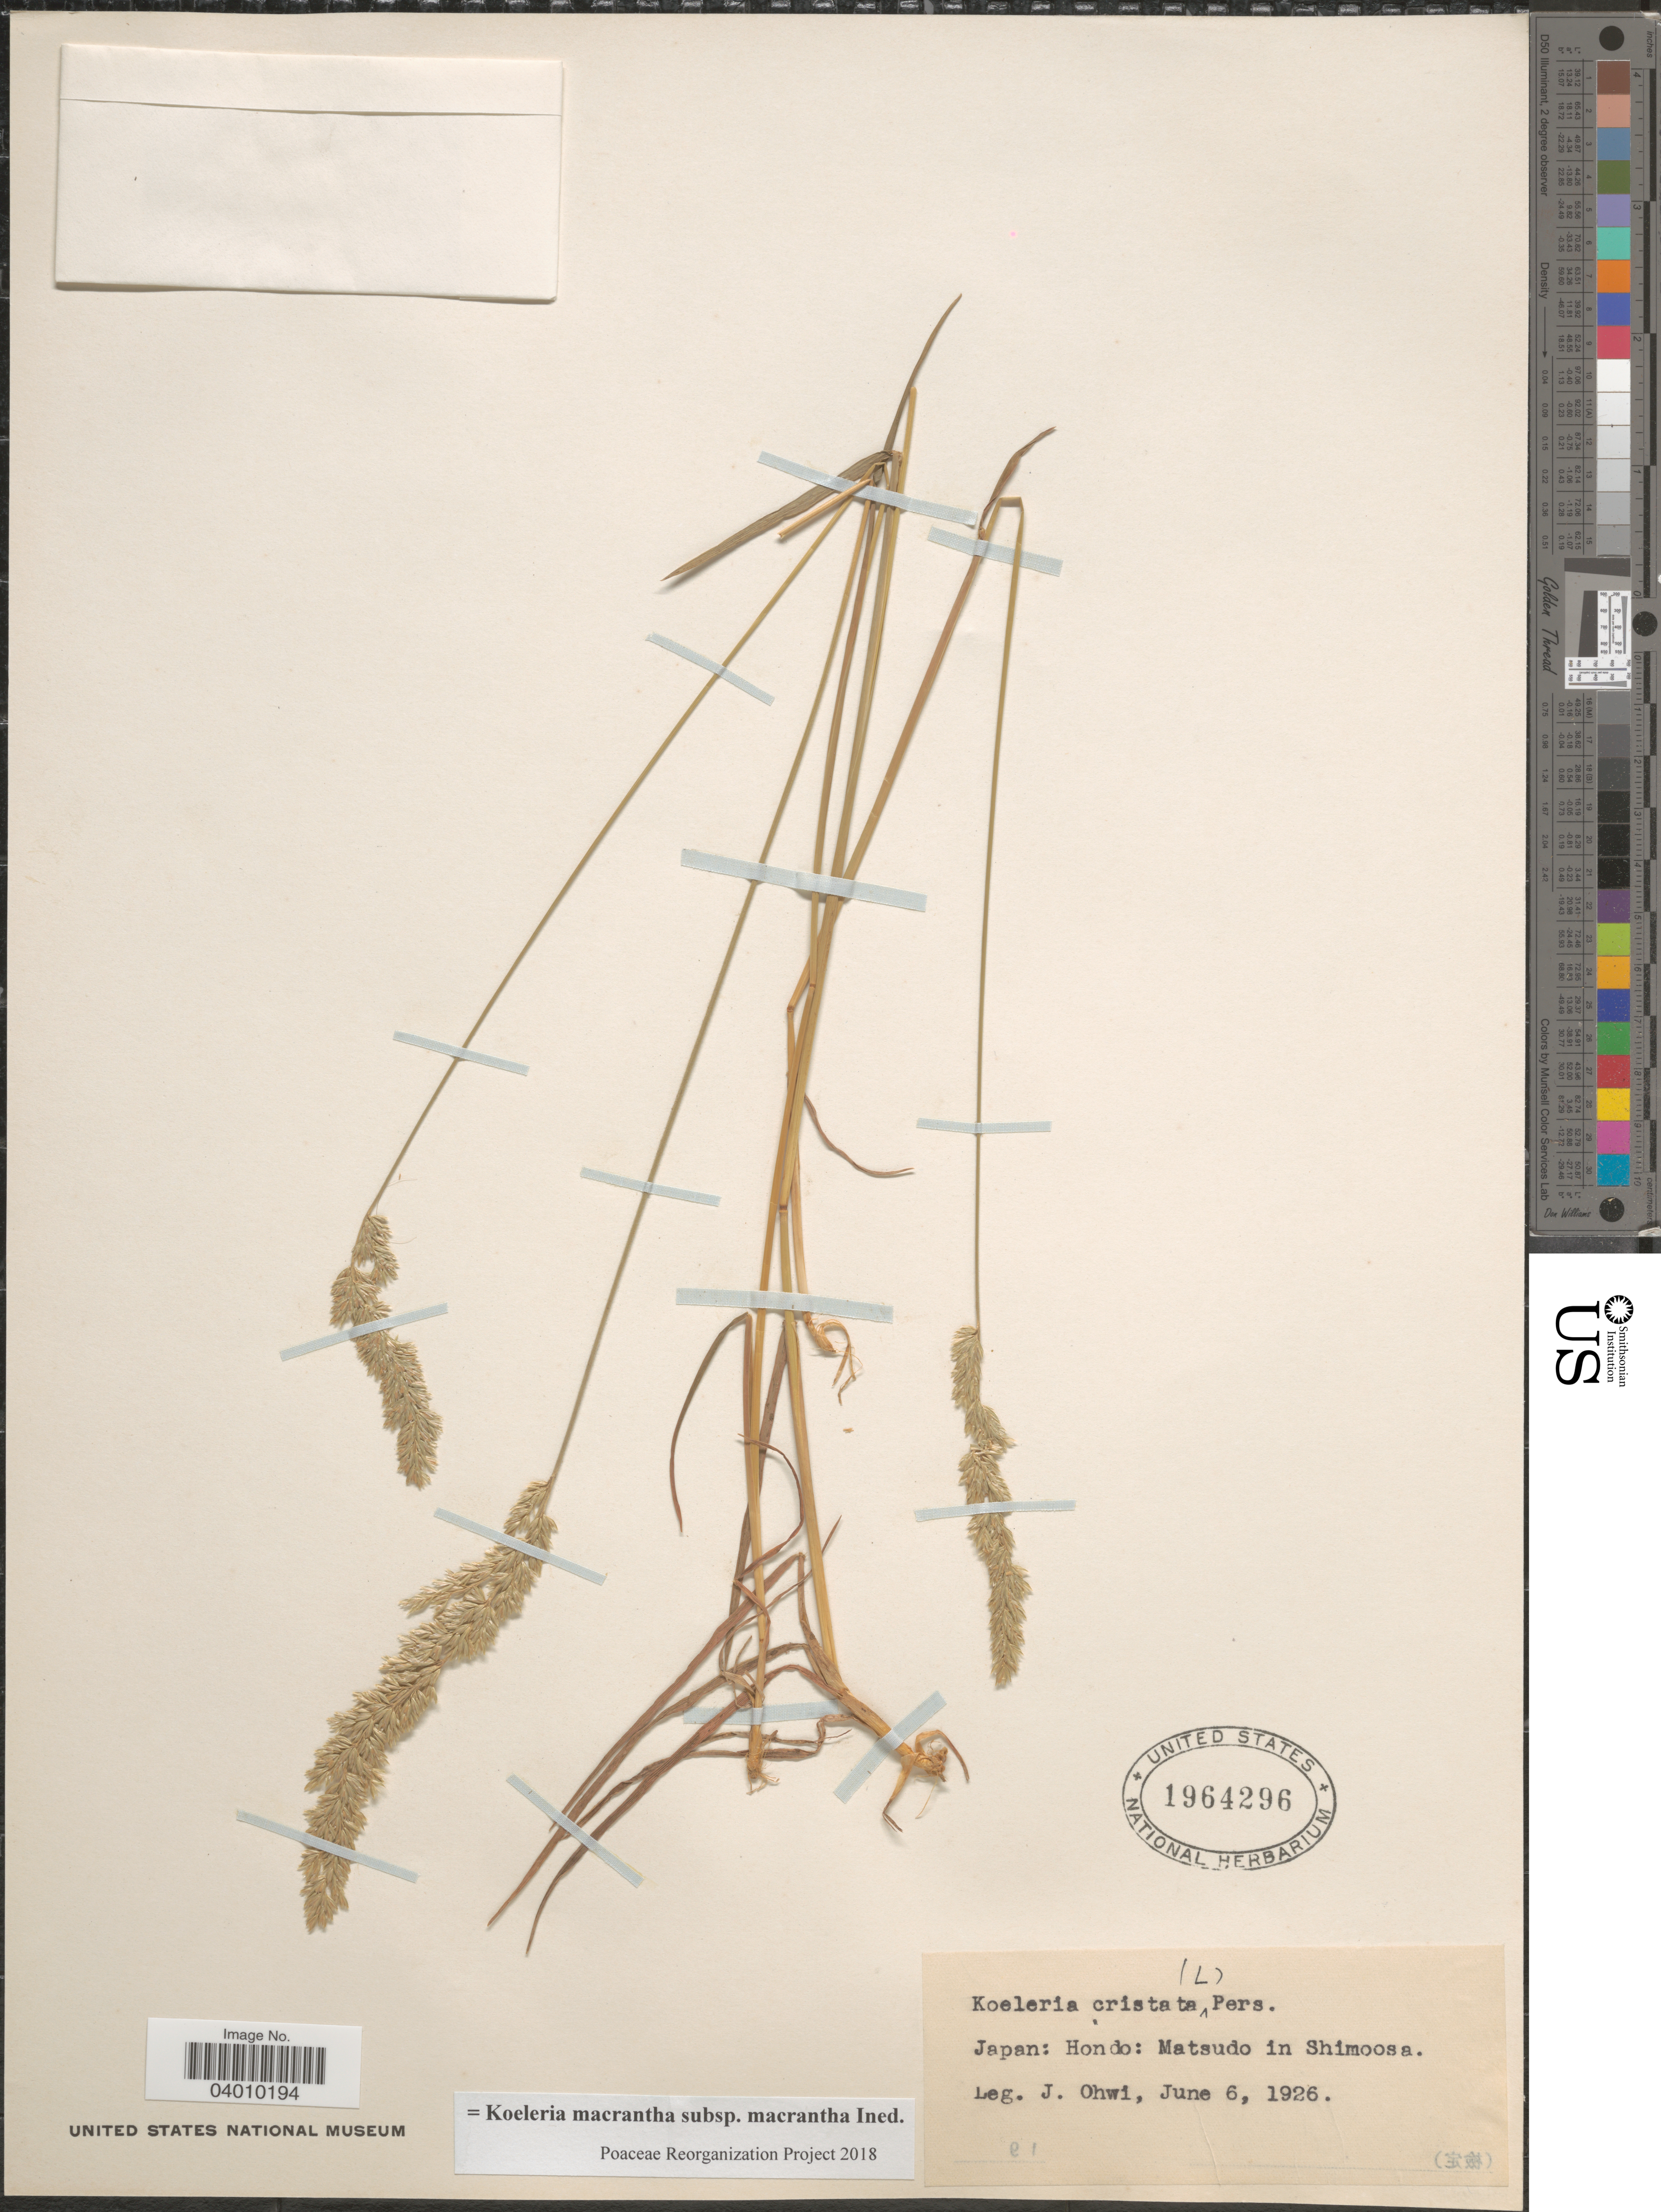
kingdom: Plantae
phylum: Tracheophyta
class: Liliopsida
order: Poales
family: Poaceae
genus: Koeleria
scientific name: Koeleria macrantha subsp. macrantha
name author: (Ledeb.) Schult.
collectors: J. Ohwi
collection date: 1926-06-06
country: Japan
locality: Hondo: Matsudo in Shimoosa.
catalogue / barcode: US 1964296